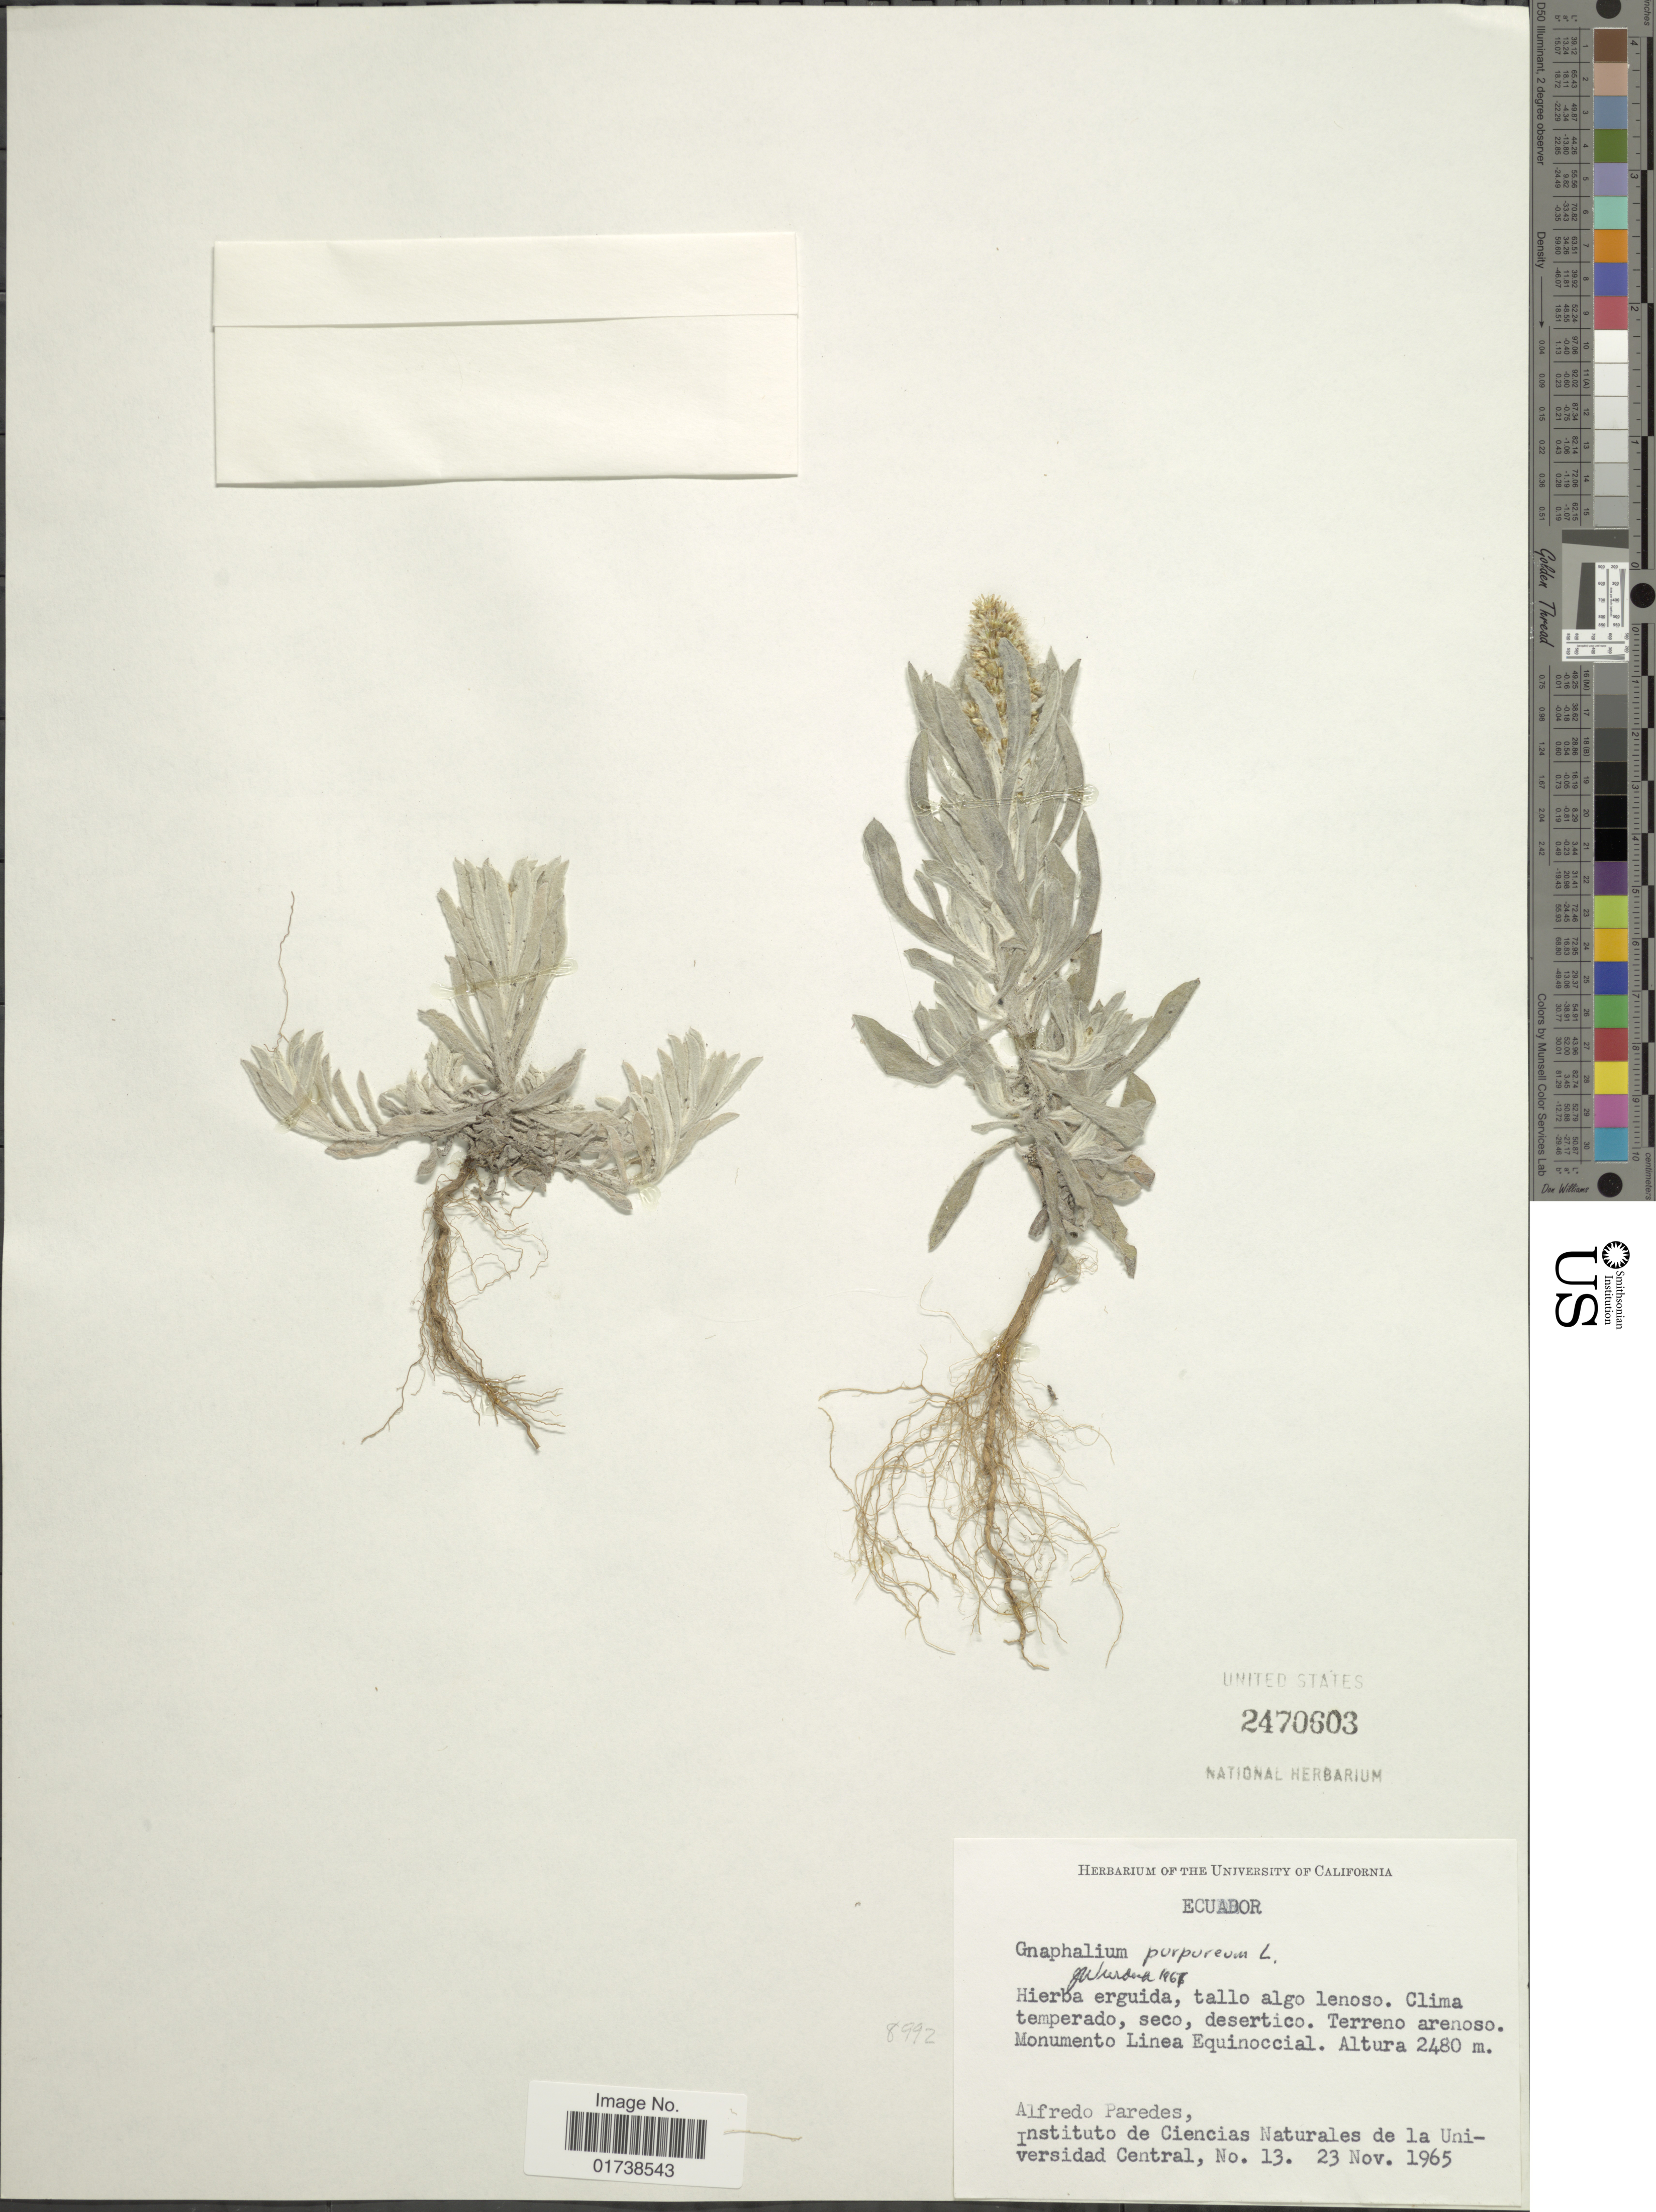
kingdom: Plantae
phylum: Tracheophyta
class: Magnoliopsida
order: Asterales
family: Asteraceae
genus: Gamochaeta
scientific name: Gamochaeta purpurea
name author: (L.) Cabrera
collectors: A. Paredes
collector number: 13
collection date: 1965-11-23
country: Ecuador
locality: Hierba erguida, tallo algo lenoso, Monumento Linea Equinoccial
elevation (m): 2480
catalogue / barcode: US 2470603